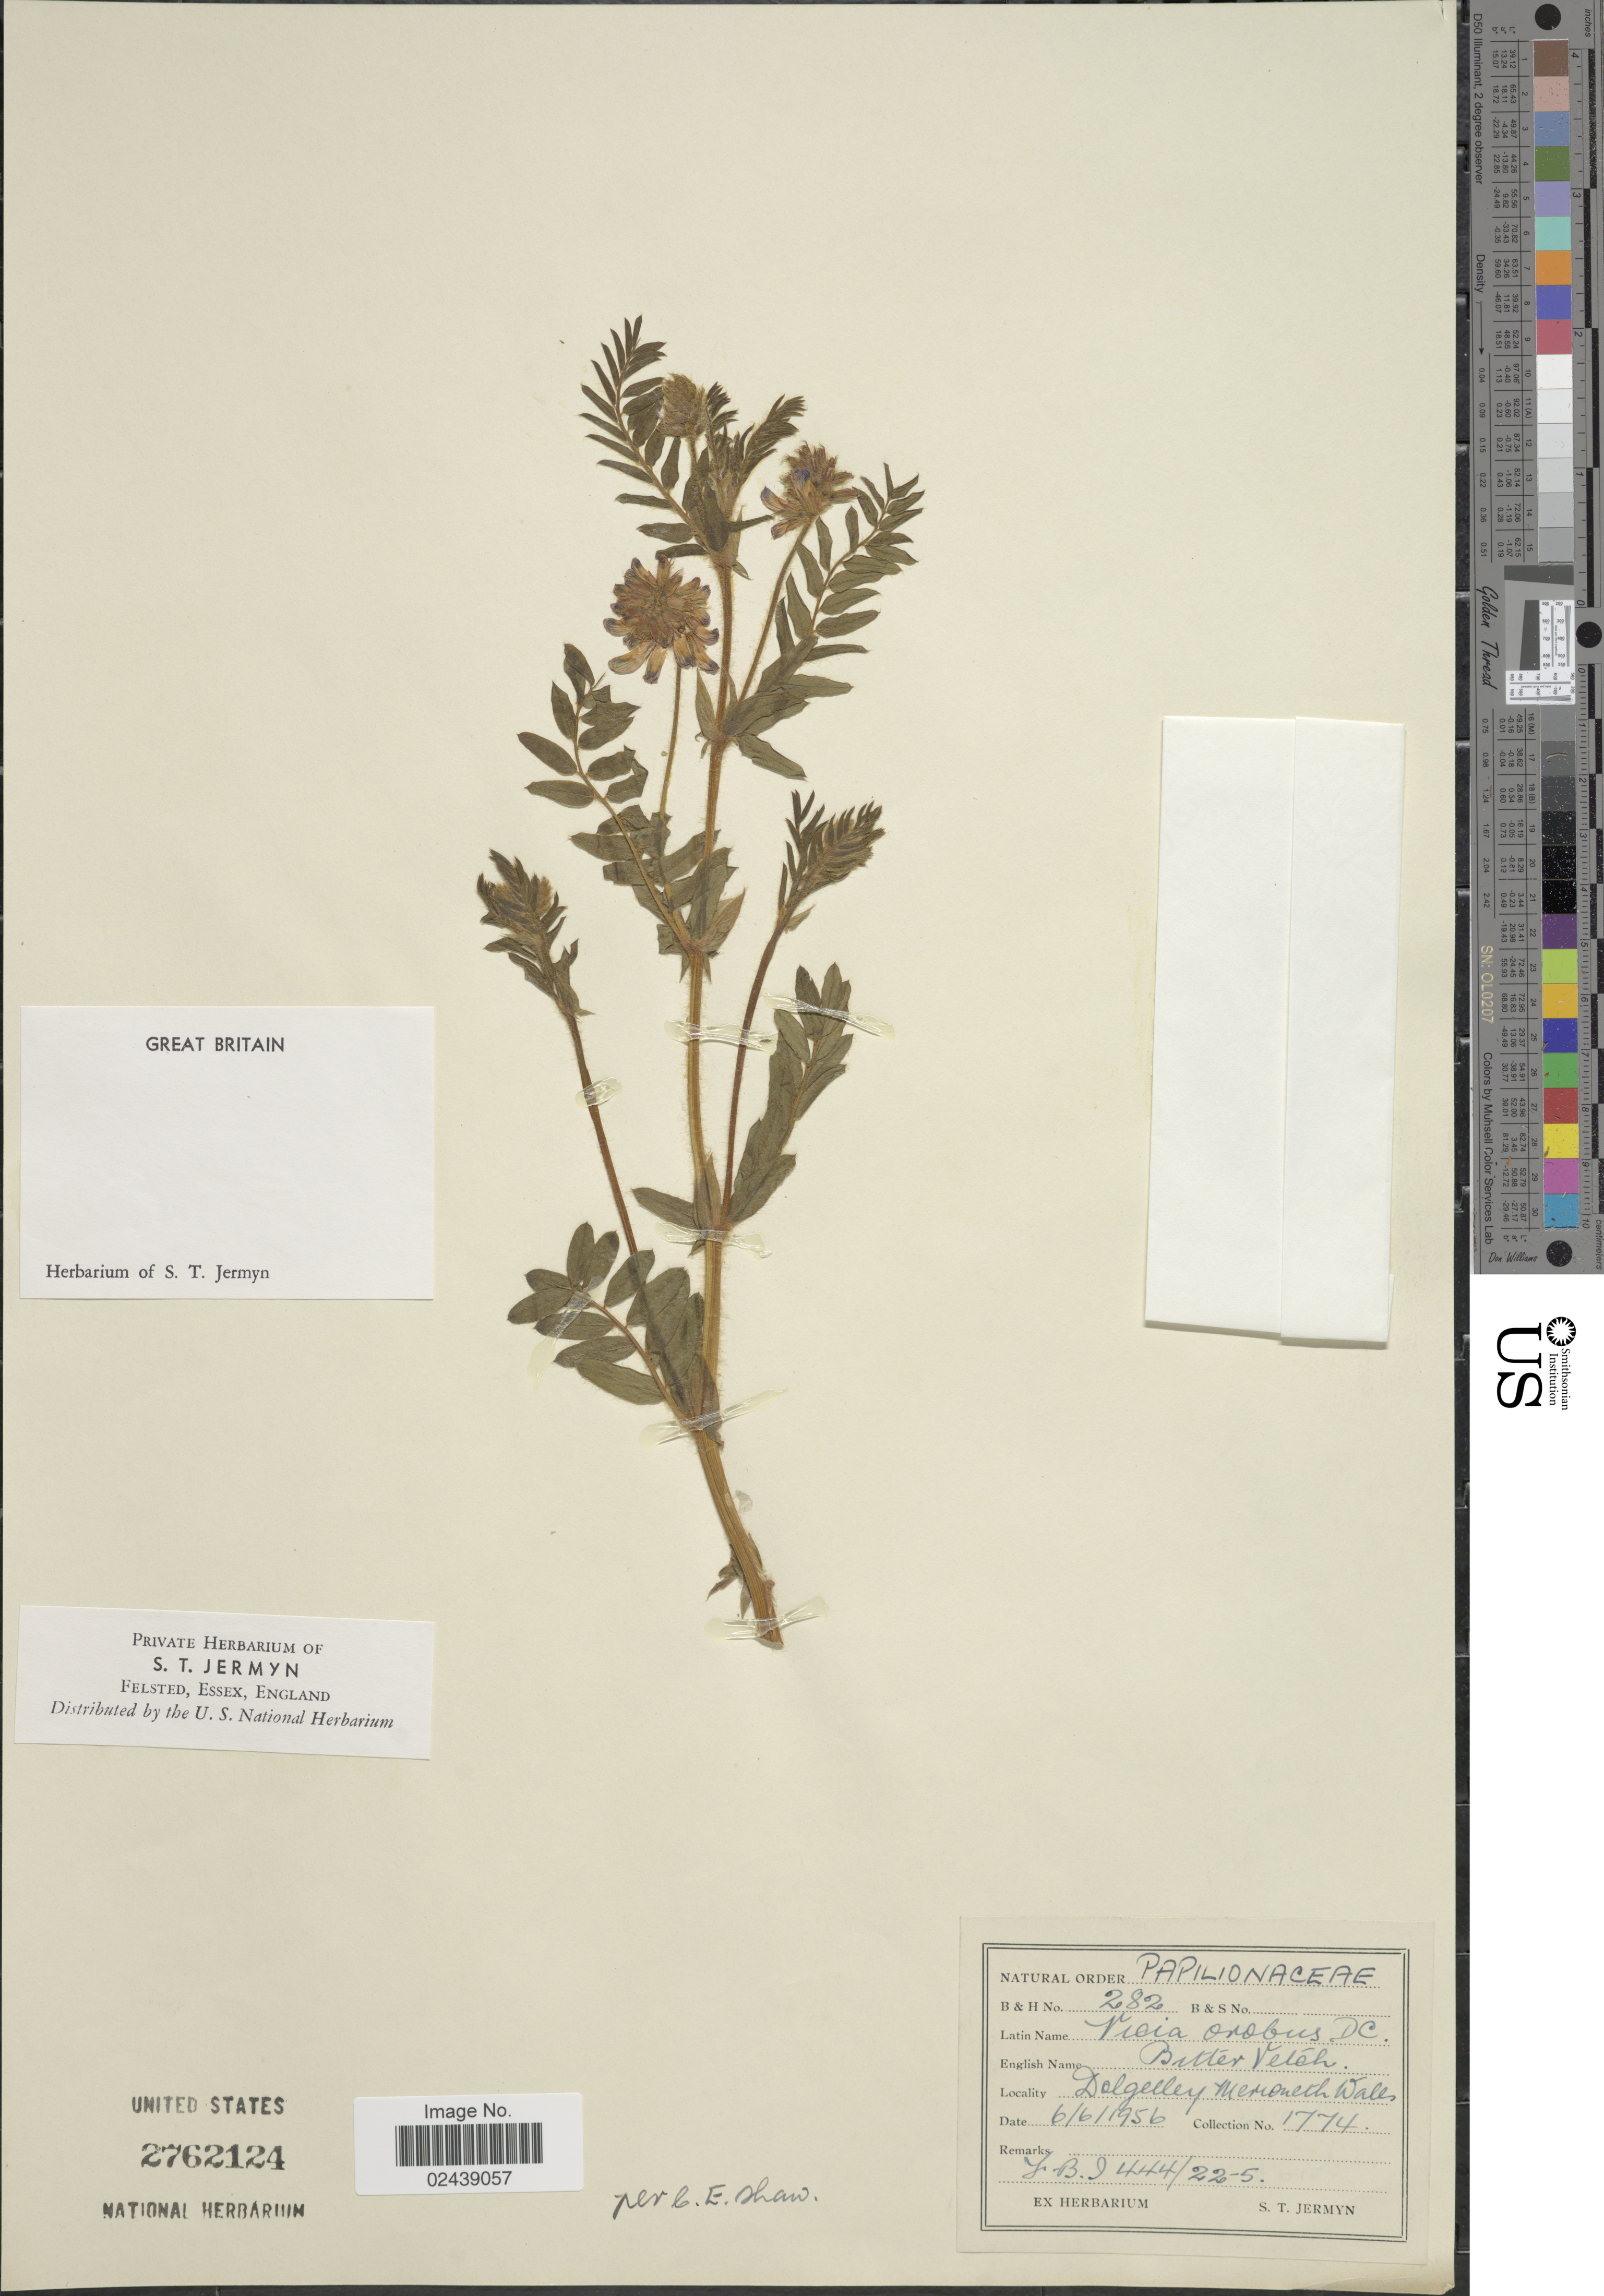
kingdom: Plantae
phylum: Tracheophyta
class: Magnoliopsida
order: Fabales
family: Fabaceae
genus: Vicia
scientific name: Vicia orobus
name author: DC.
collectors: ex herb. S. T. Jermyn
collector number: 1774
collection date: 1956-06-06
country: United Kingdom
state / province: Wales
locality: Dolgellery Merioneth Wales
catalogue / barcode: US 2762124